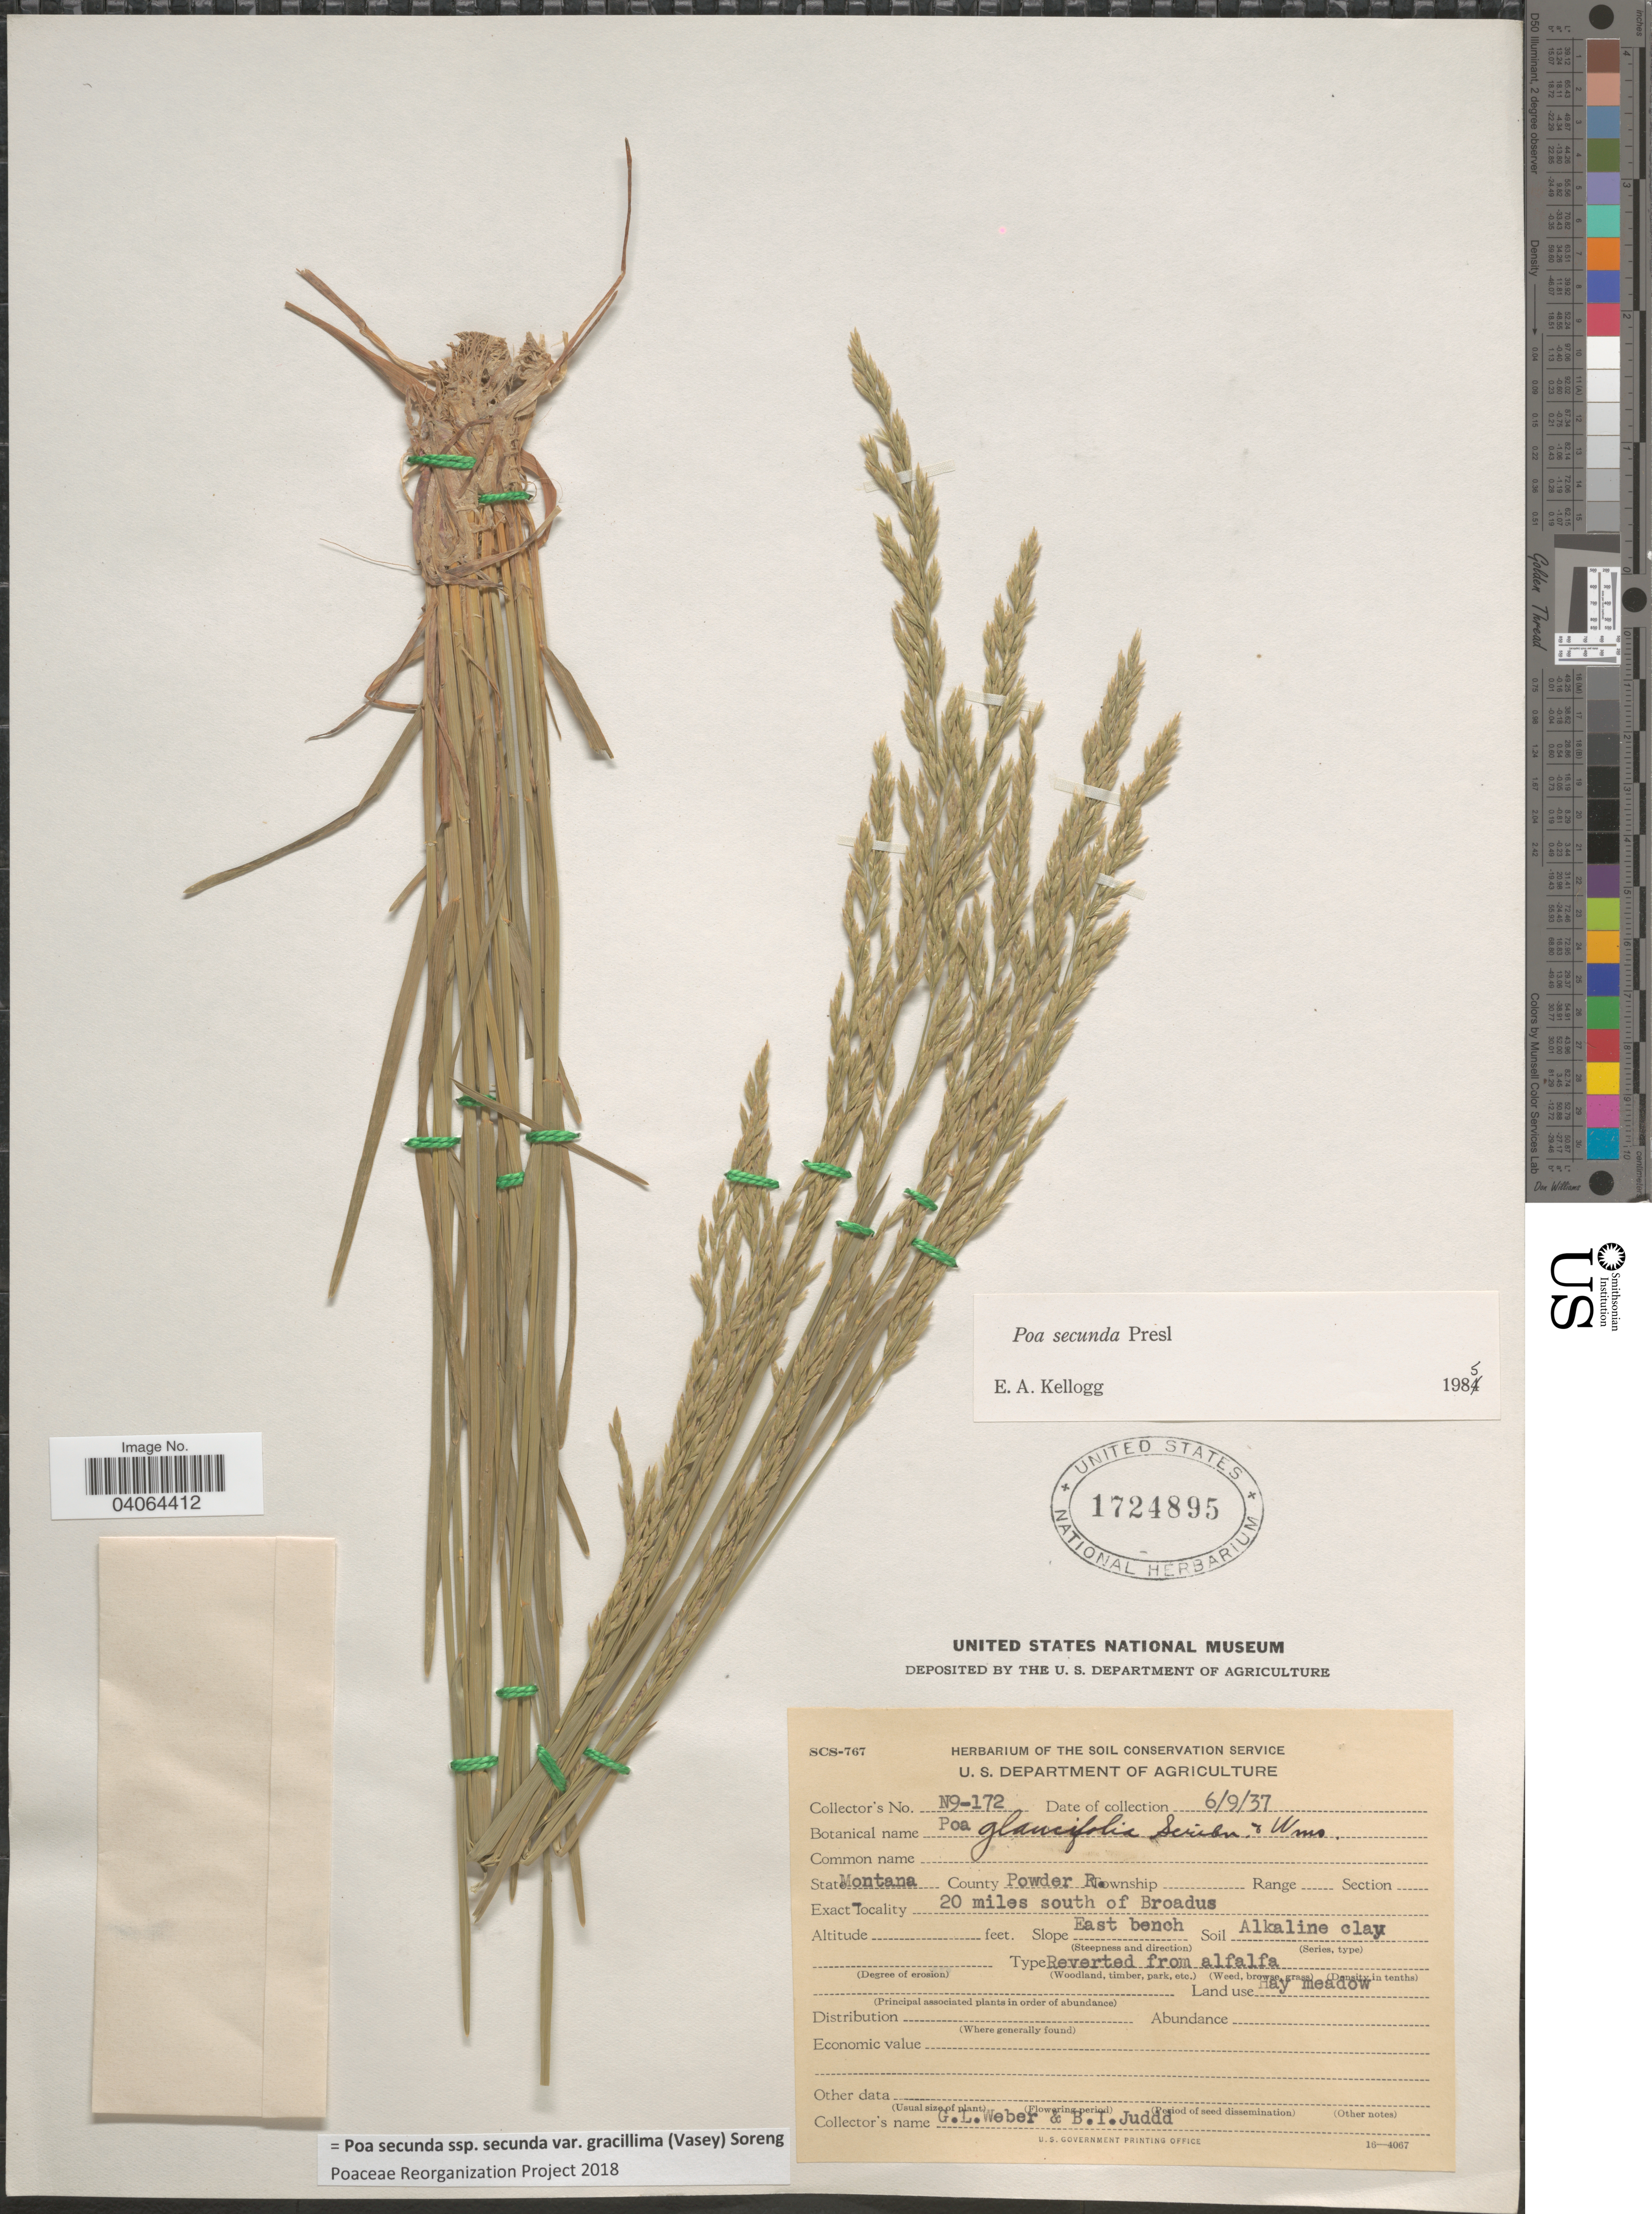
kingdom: Plantae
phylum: Tracheophyta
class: Liliopsida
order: Poales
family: Poaceae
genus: Poa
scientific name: Poa secunda subsp. secunda var. gracillima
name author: (Vasey) Soreng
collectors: G. Weber & B. Judd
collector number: N9-172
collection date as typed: Transcribed d/m/y: 9/6/37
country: United States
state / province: Montana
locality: County Powder R. 20 miles south of Broadus. Slope East bench.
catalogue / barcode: US 1724895